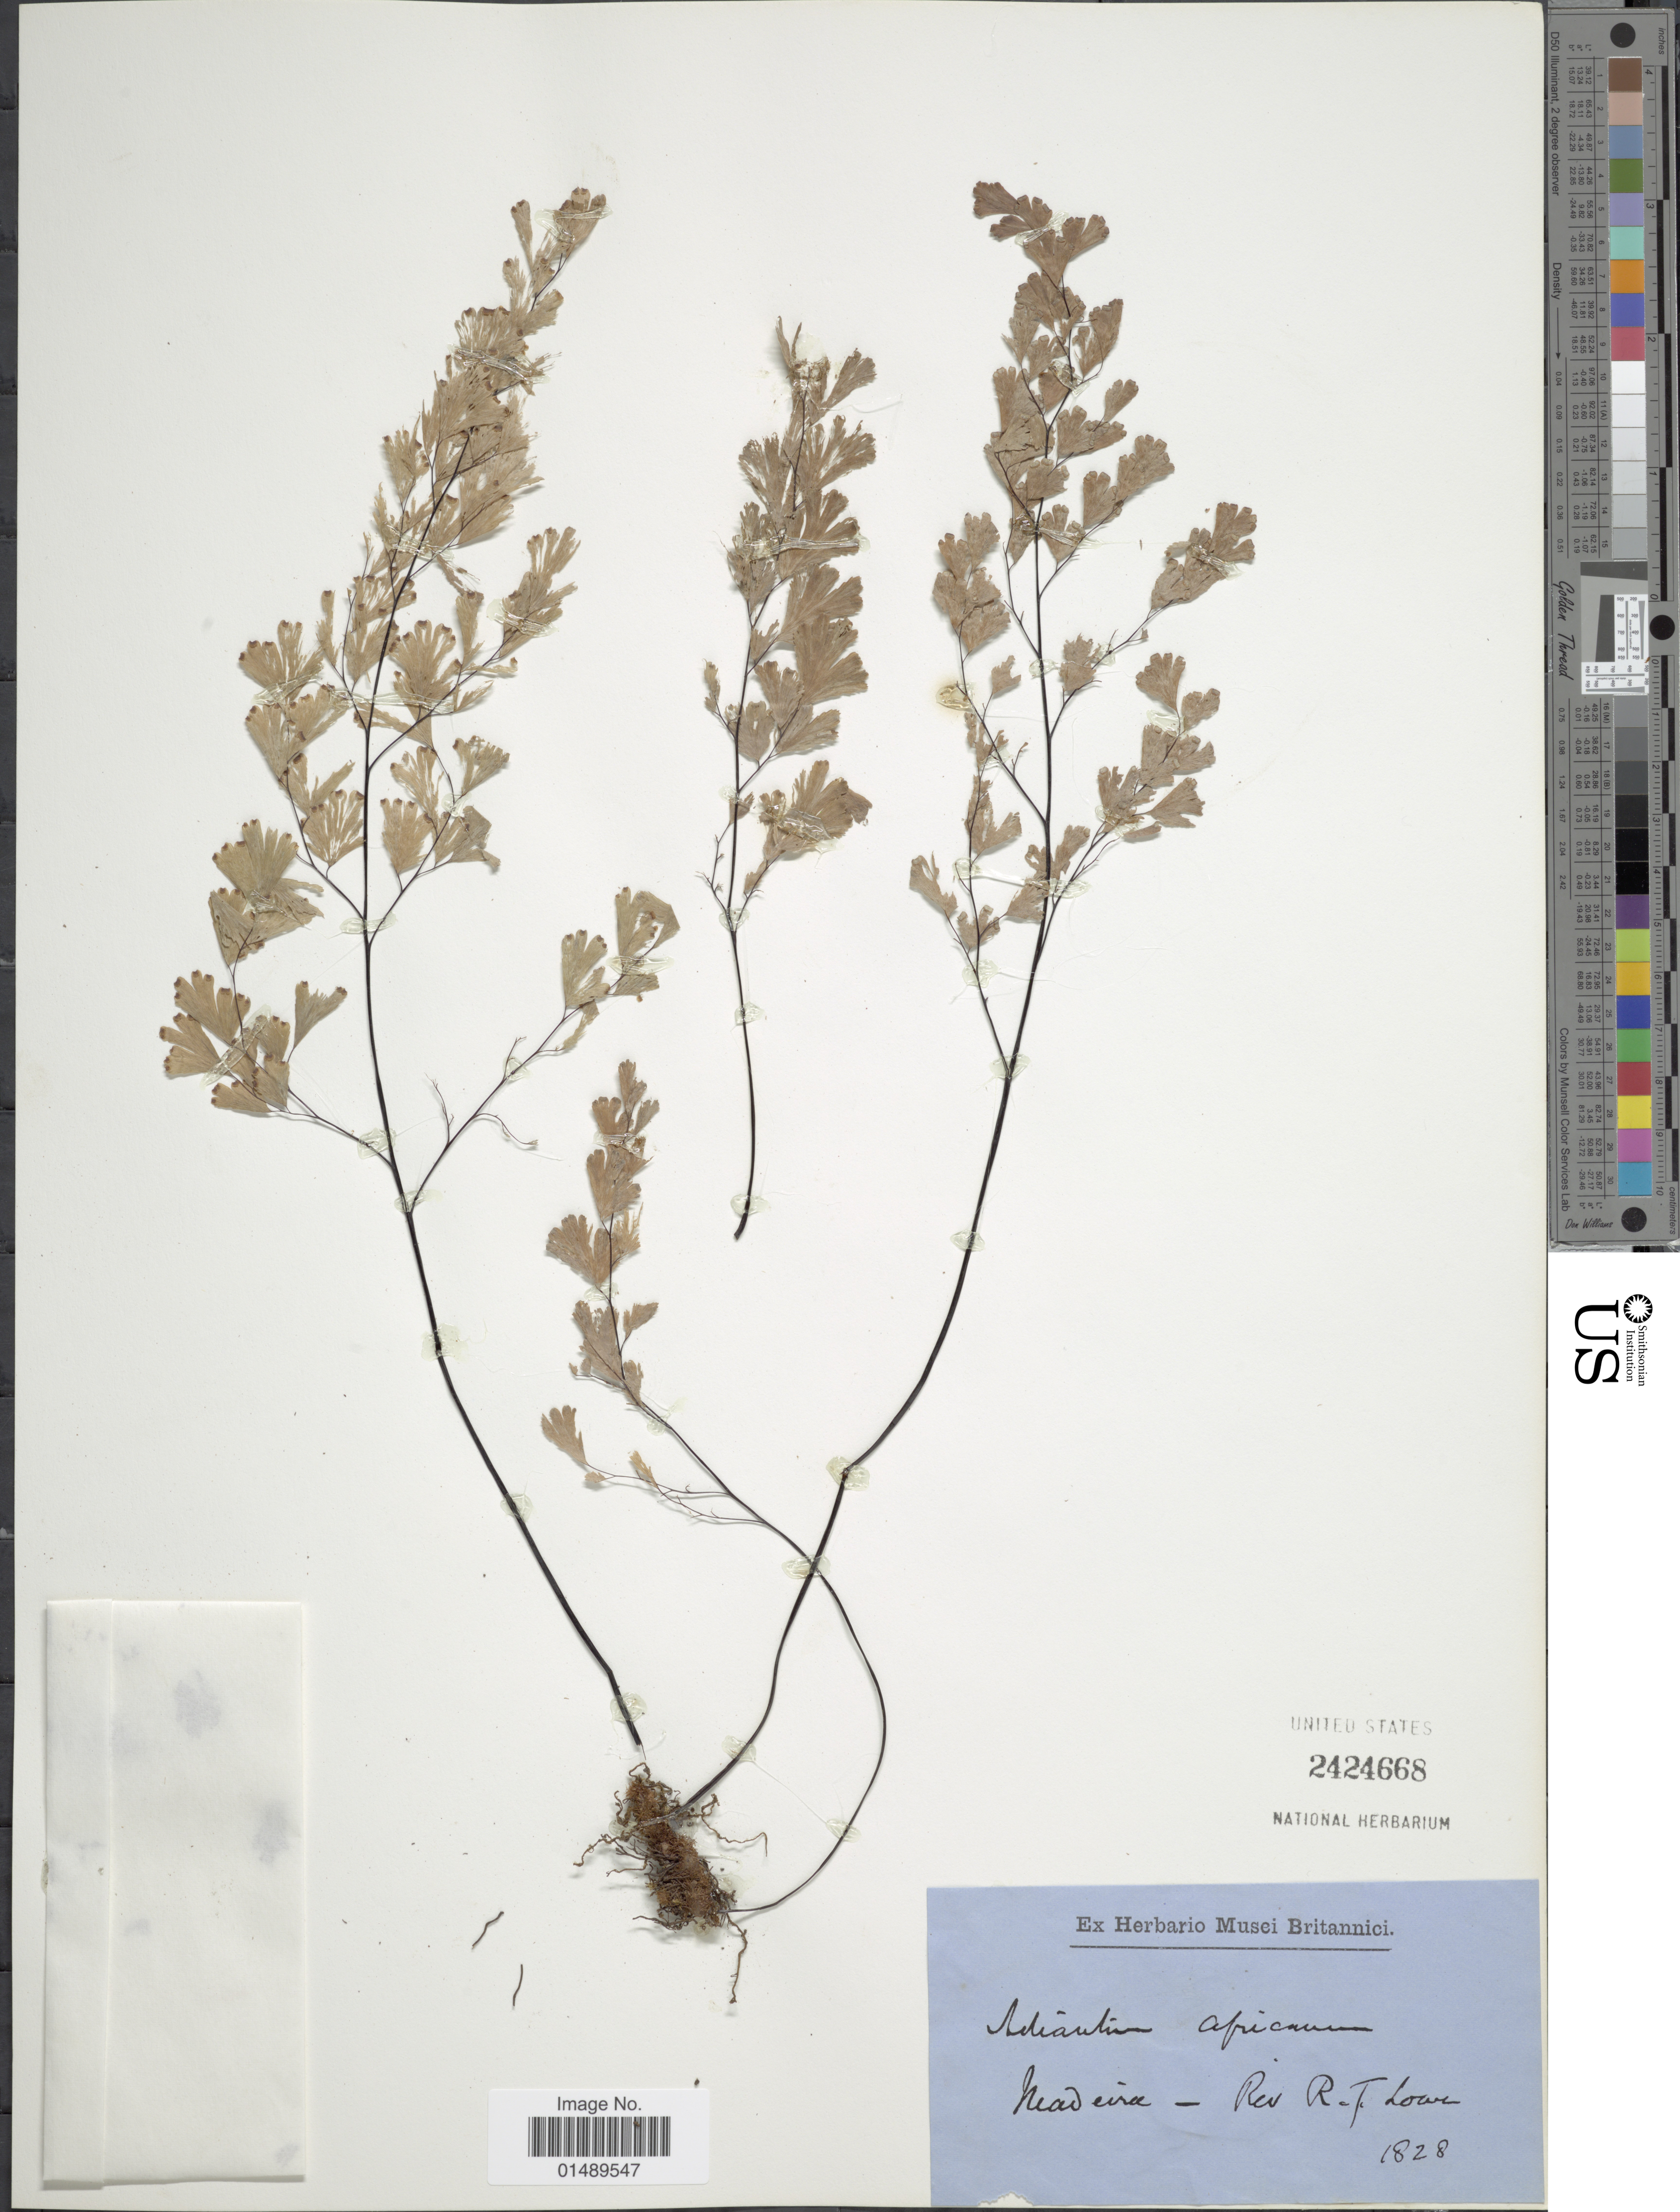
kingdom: Plantae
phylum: Tracheophyta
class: Polypodiopsida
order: Polypodiales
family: Pteridaceae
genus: Adiantum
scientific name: Adiantum africanum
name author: R. Br.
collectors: R. T. Lowe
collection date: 1828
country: Portugal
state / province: Madeira (Aut. Reg.)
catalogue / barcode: US 2424668